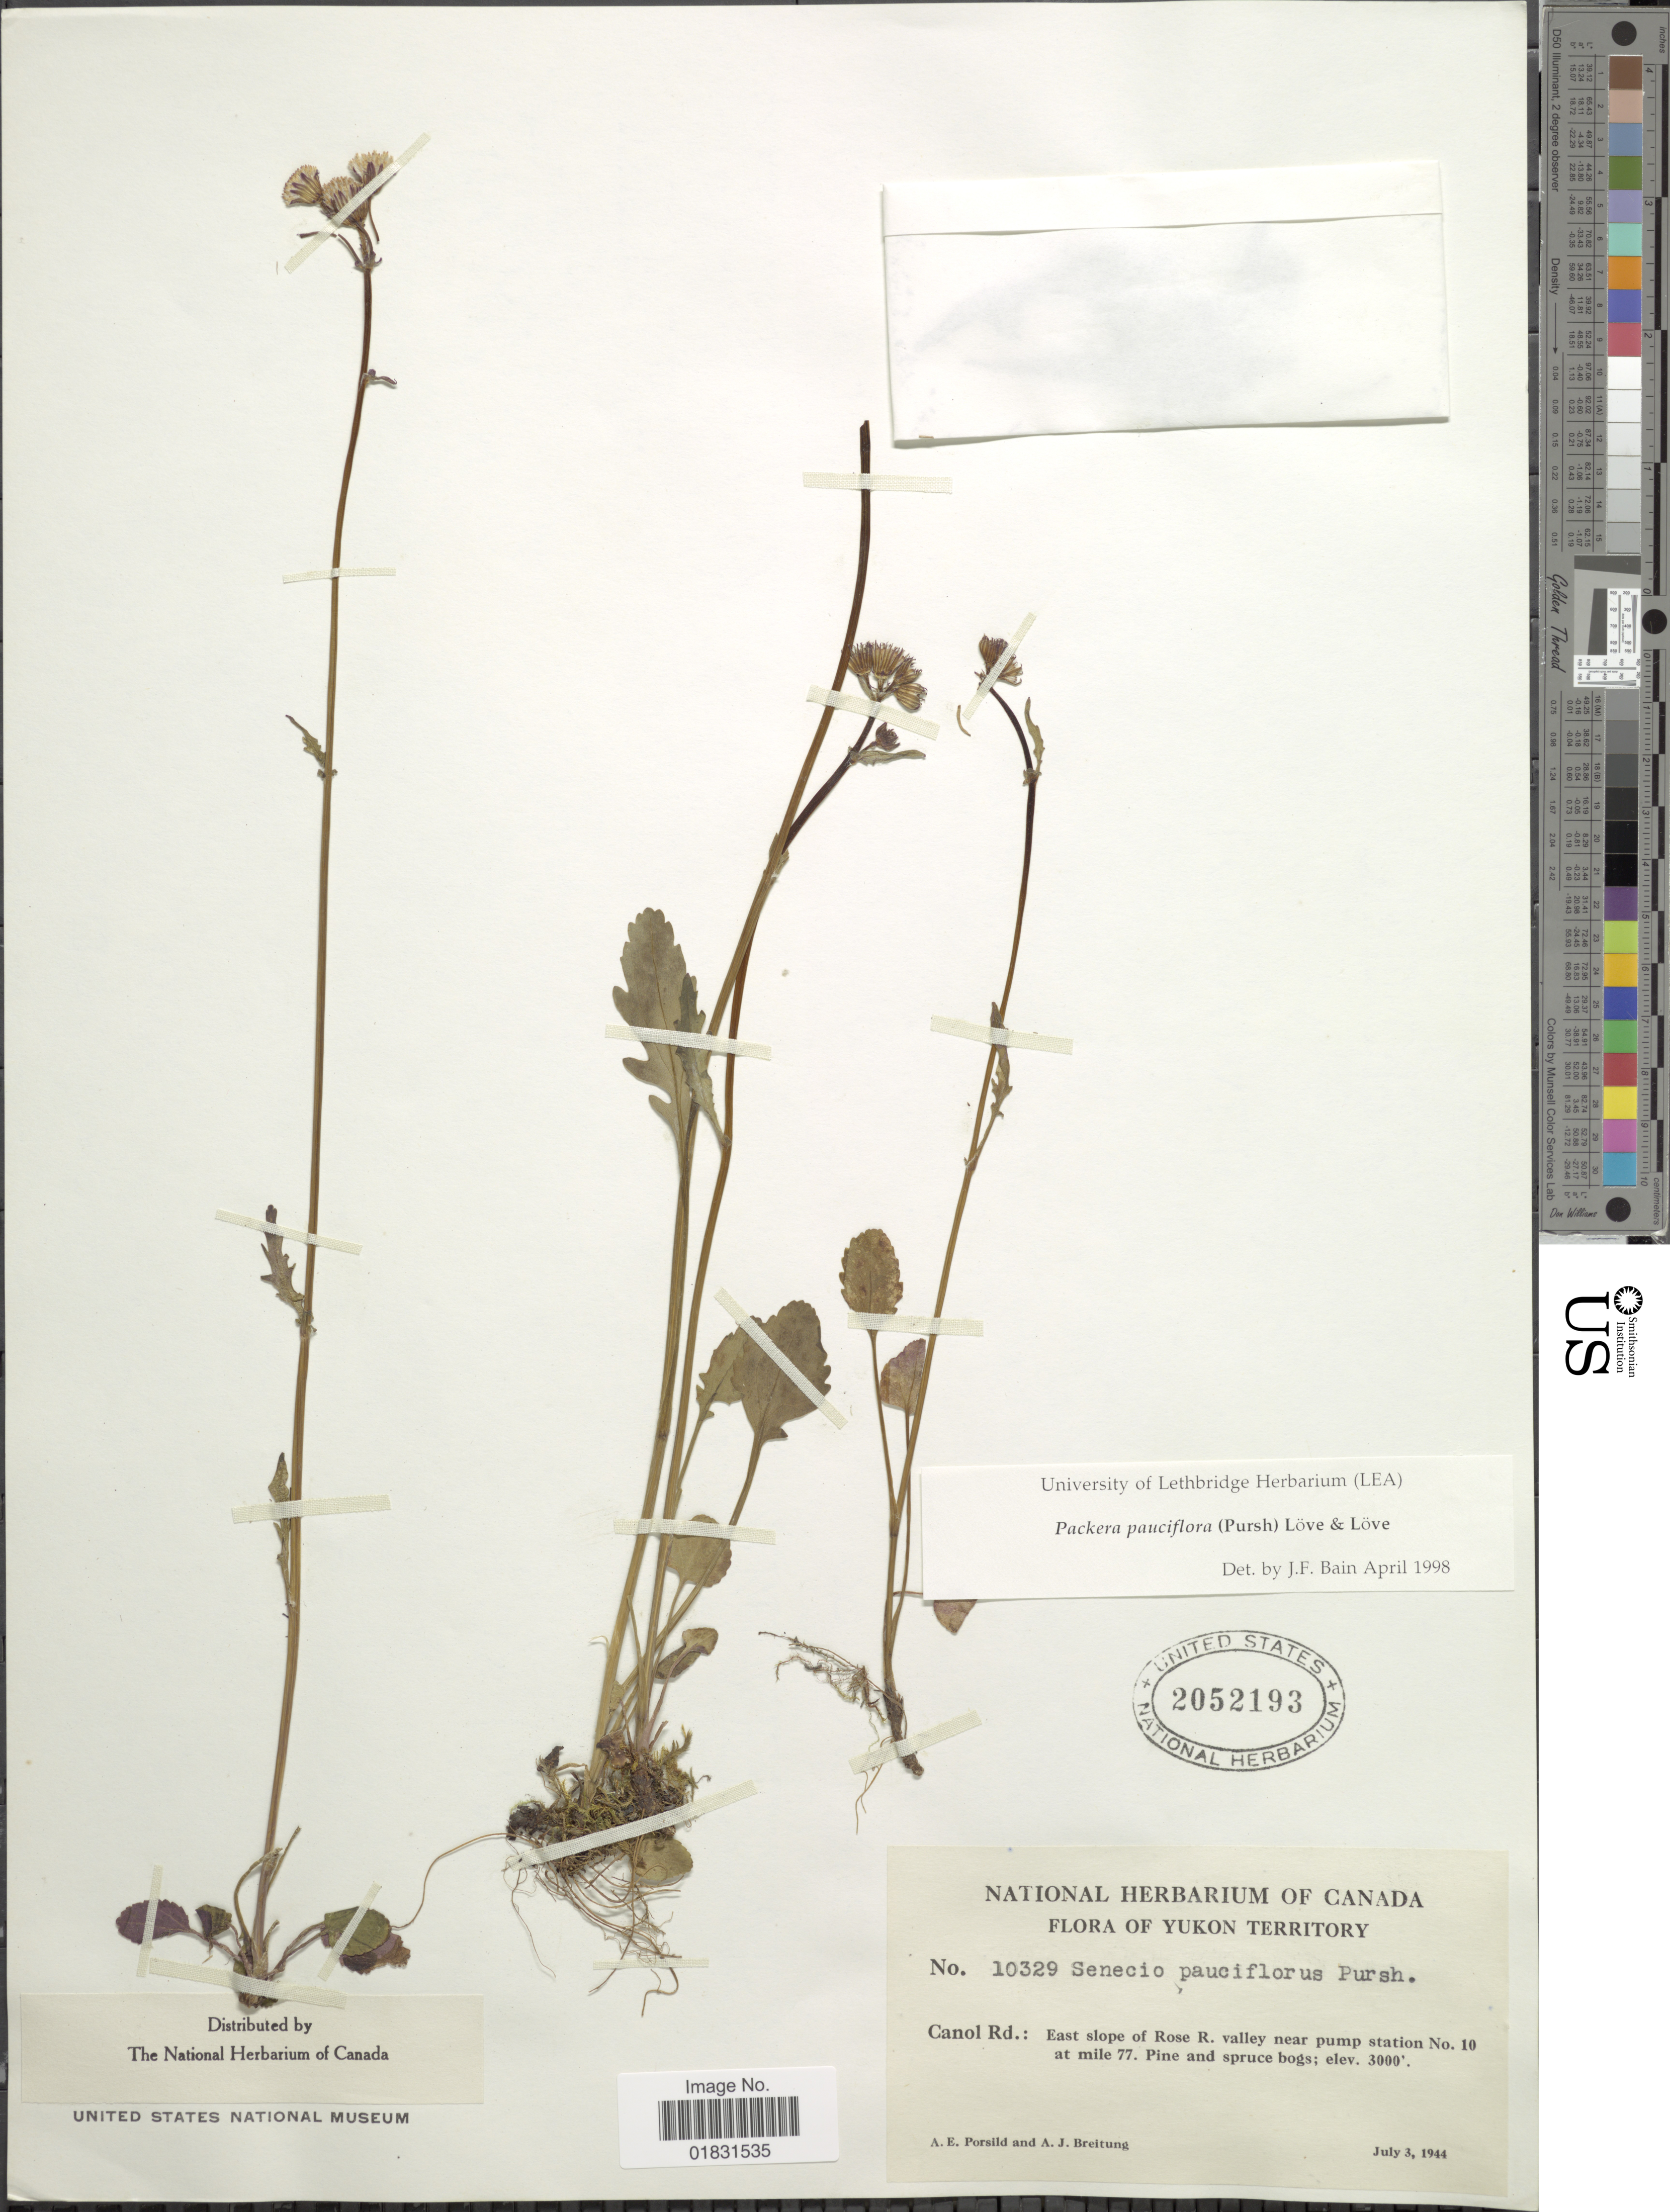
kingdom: Plantae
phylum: Tracheophyta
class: Magnoliopsida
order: Asterales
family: Asteraceae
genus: Packera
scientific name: Packera pauciflora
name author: (Pursh) W.A. Weber & Á. Löve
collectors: A. E. Porsild & A. Breitung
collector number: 10329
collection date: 1944-07-03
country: Canada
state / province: Yukon Territory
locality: Canol Rd.: East slope of Rose R. valley near pump station No. 10 at mile 77. Pine and spruce bogs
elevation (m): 914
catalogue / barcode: US 2052193